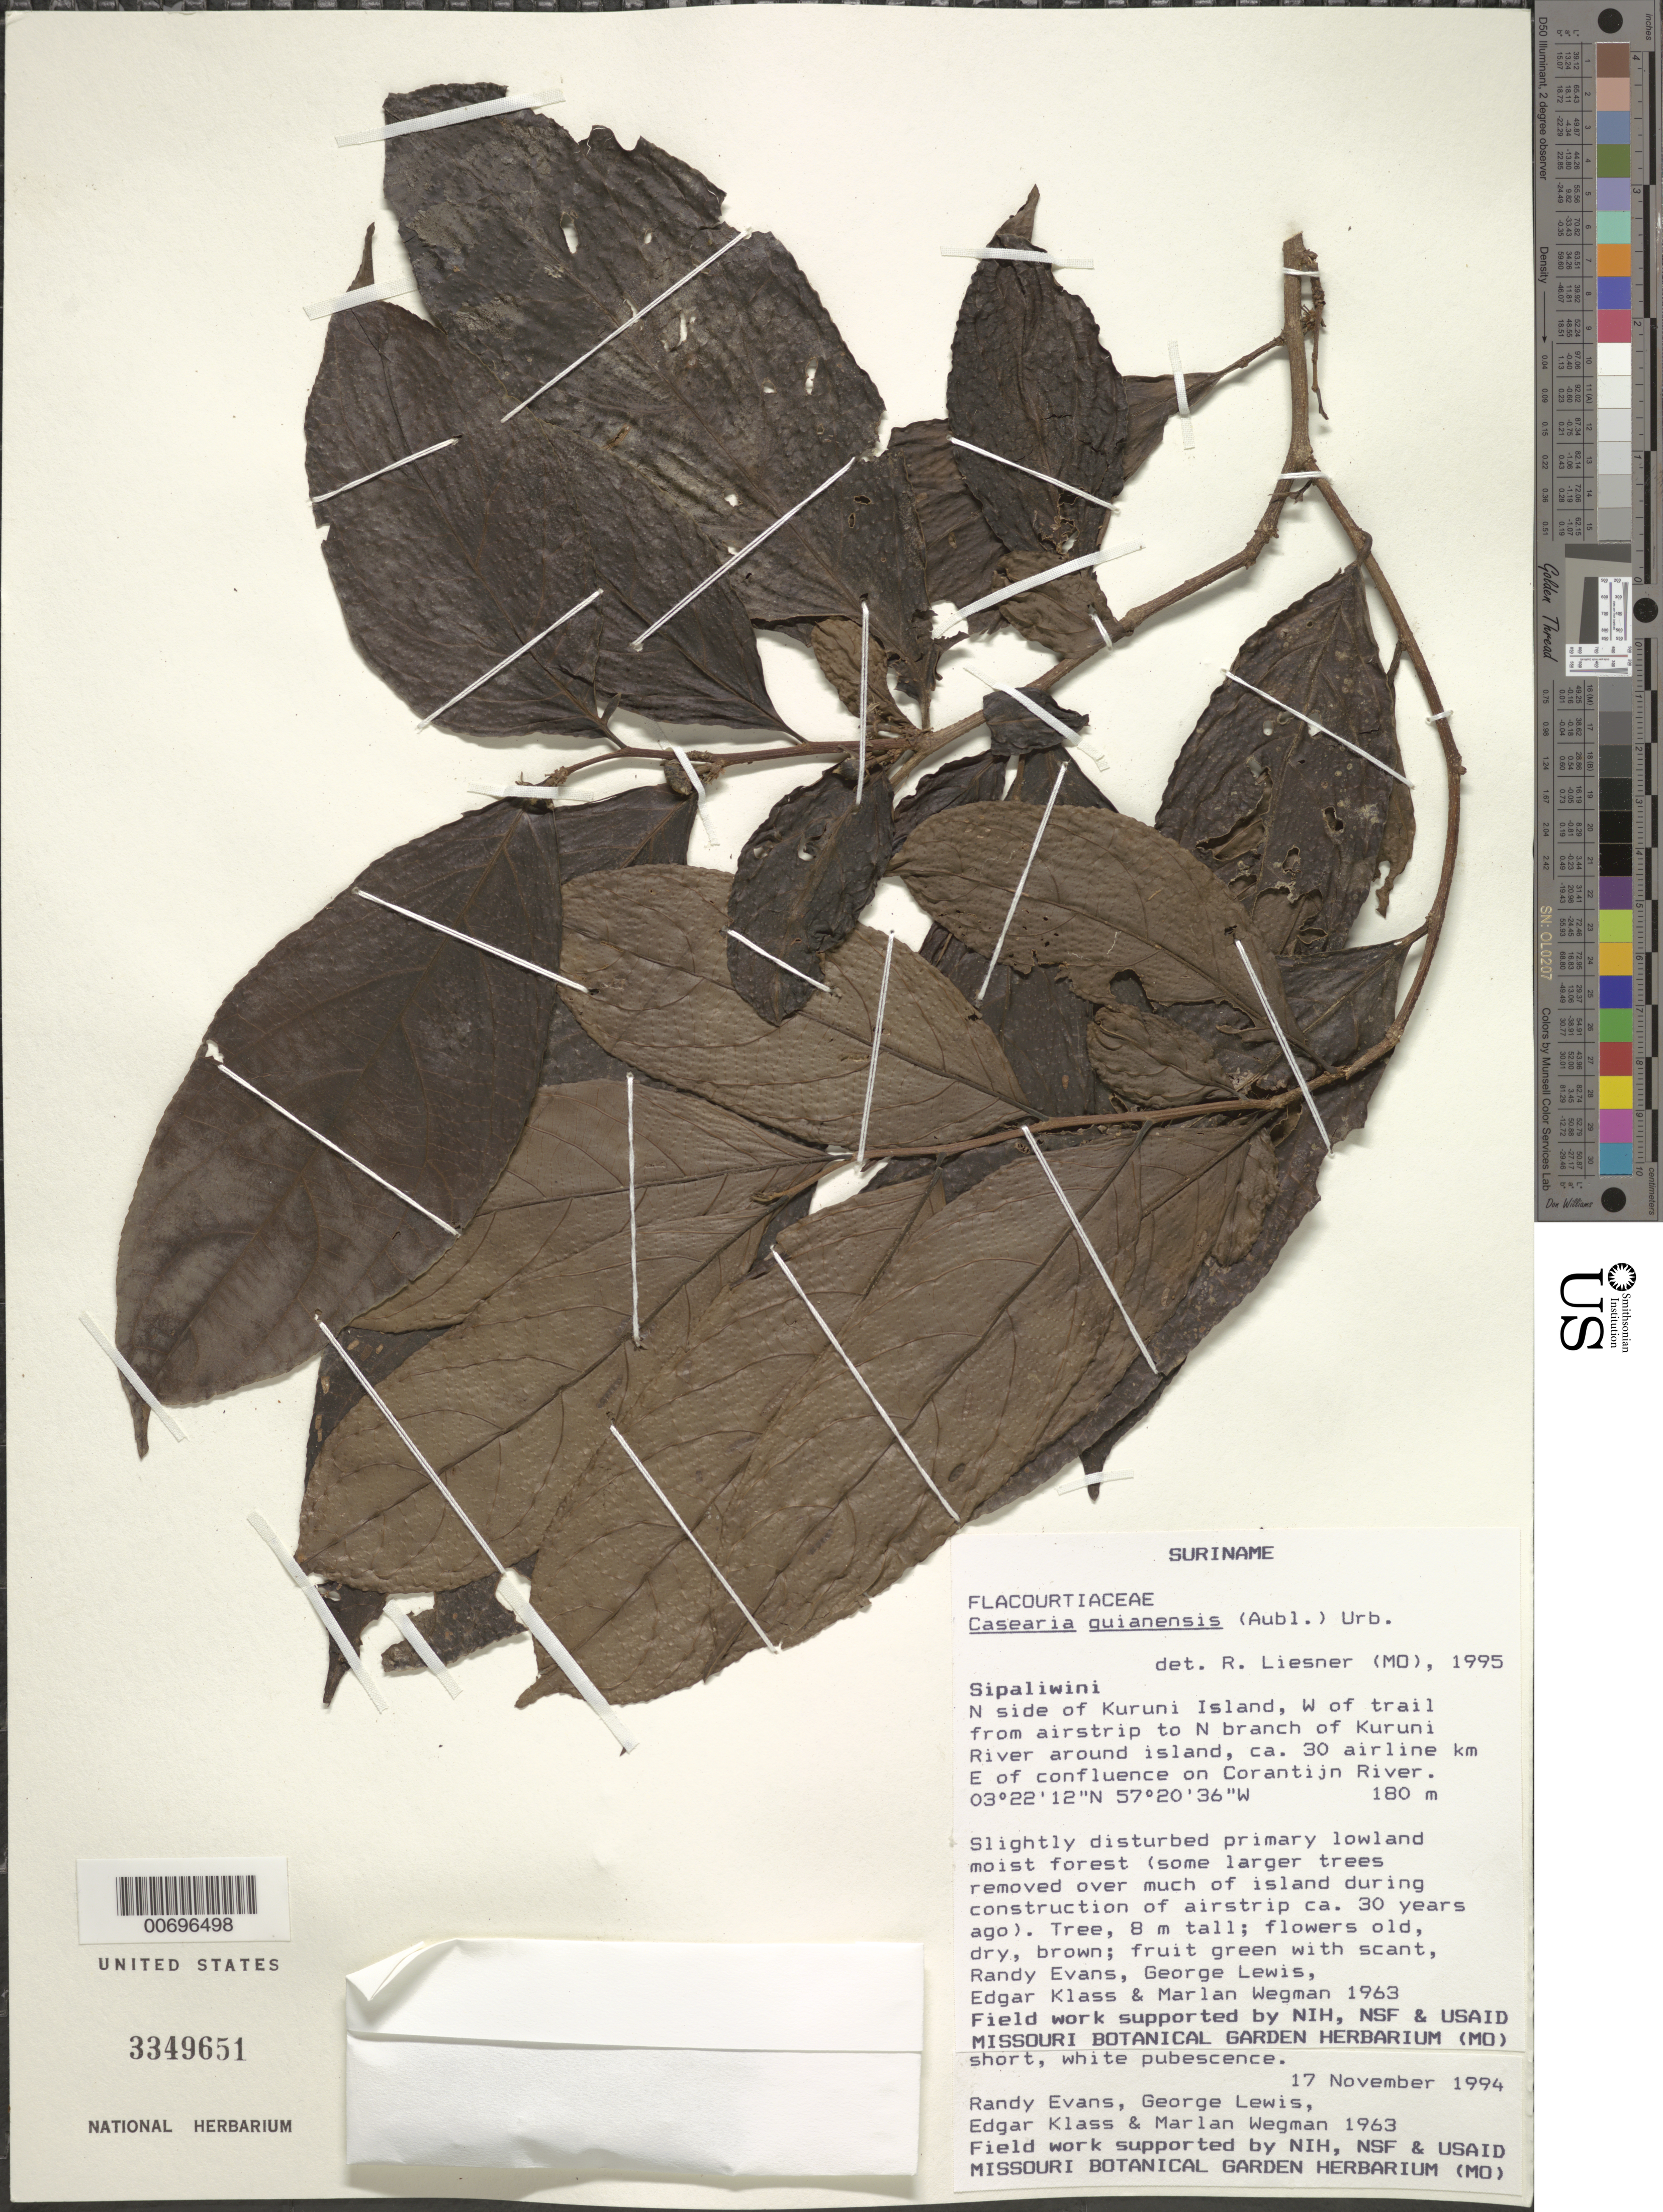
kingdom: Plantae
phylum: Tracheophyta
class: Magnoliopsida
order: Malpighiales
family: Salicaceae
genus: Casearia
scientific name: Casearia guianensis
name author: (Aubl.) Urb.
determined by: Liesner, R. L.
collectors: R. Evans, G. Lewis, E. Klass & M. Wegman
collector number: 1963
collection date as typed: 17-Nov-94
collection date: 1994-11-17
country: Suriname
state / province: Sipaliwini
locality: Kuruni Island, N side, W of trail from airstrip to N branch of Kuruni R., ca 30 airline km E of confluence on Corantijn R.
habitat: Slightly disturbed primary lowland moist forest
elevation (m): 180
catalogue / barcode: US 3349651